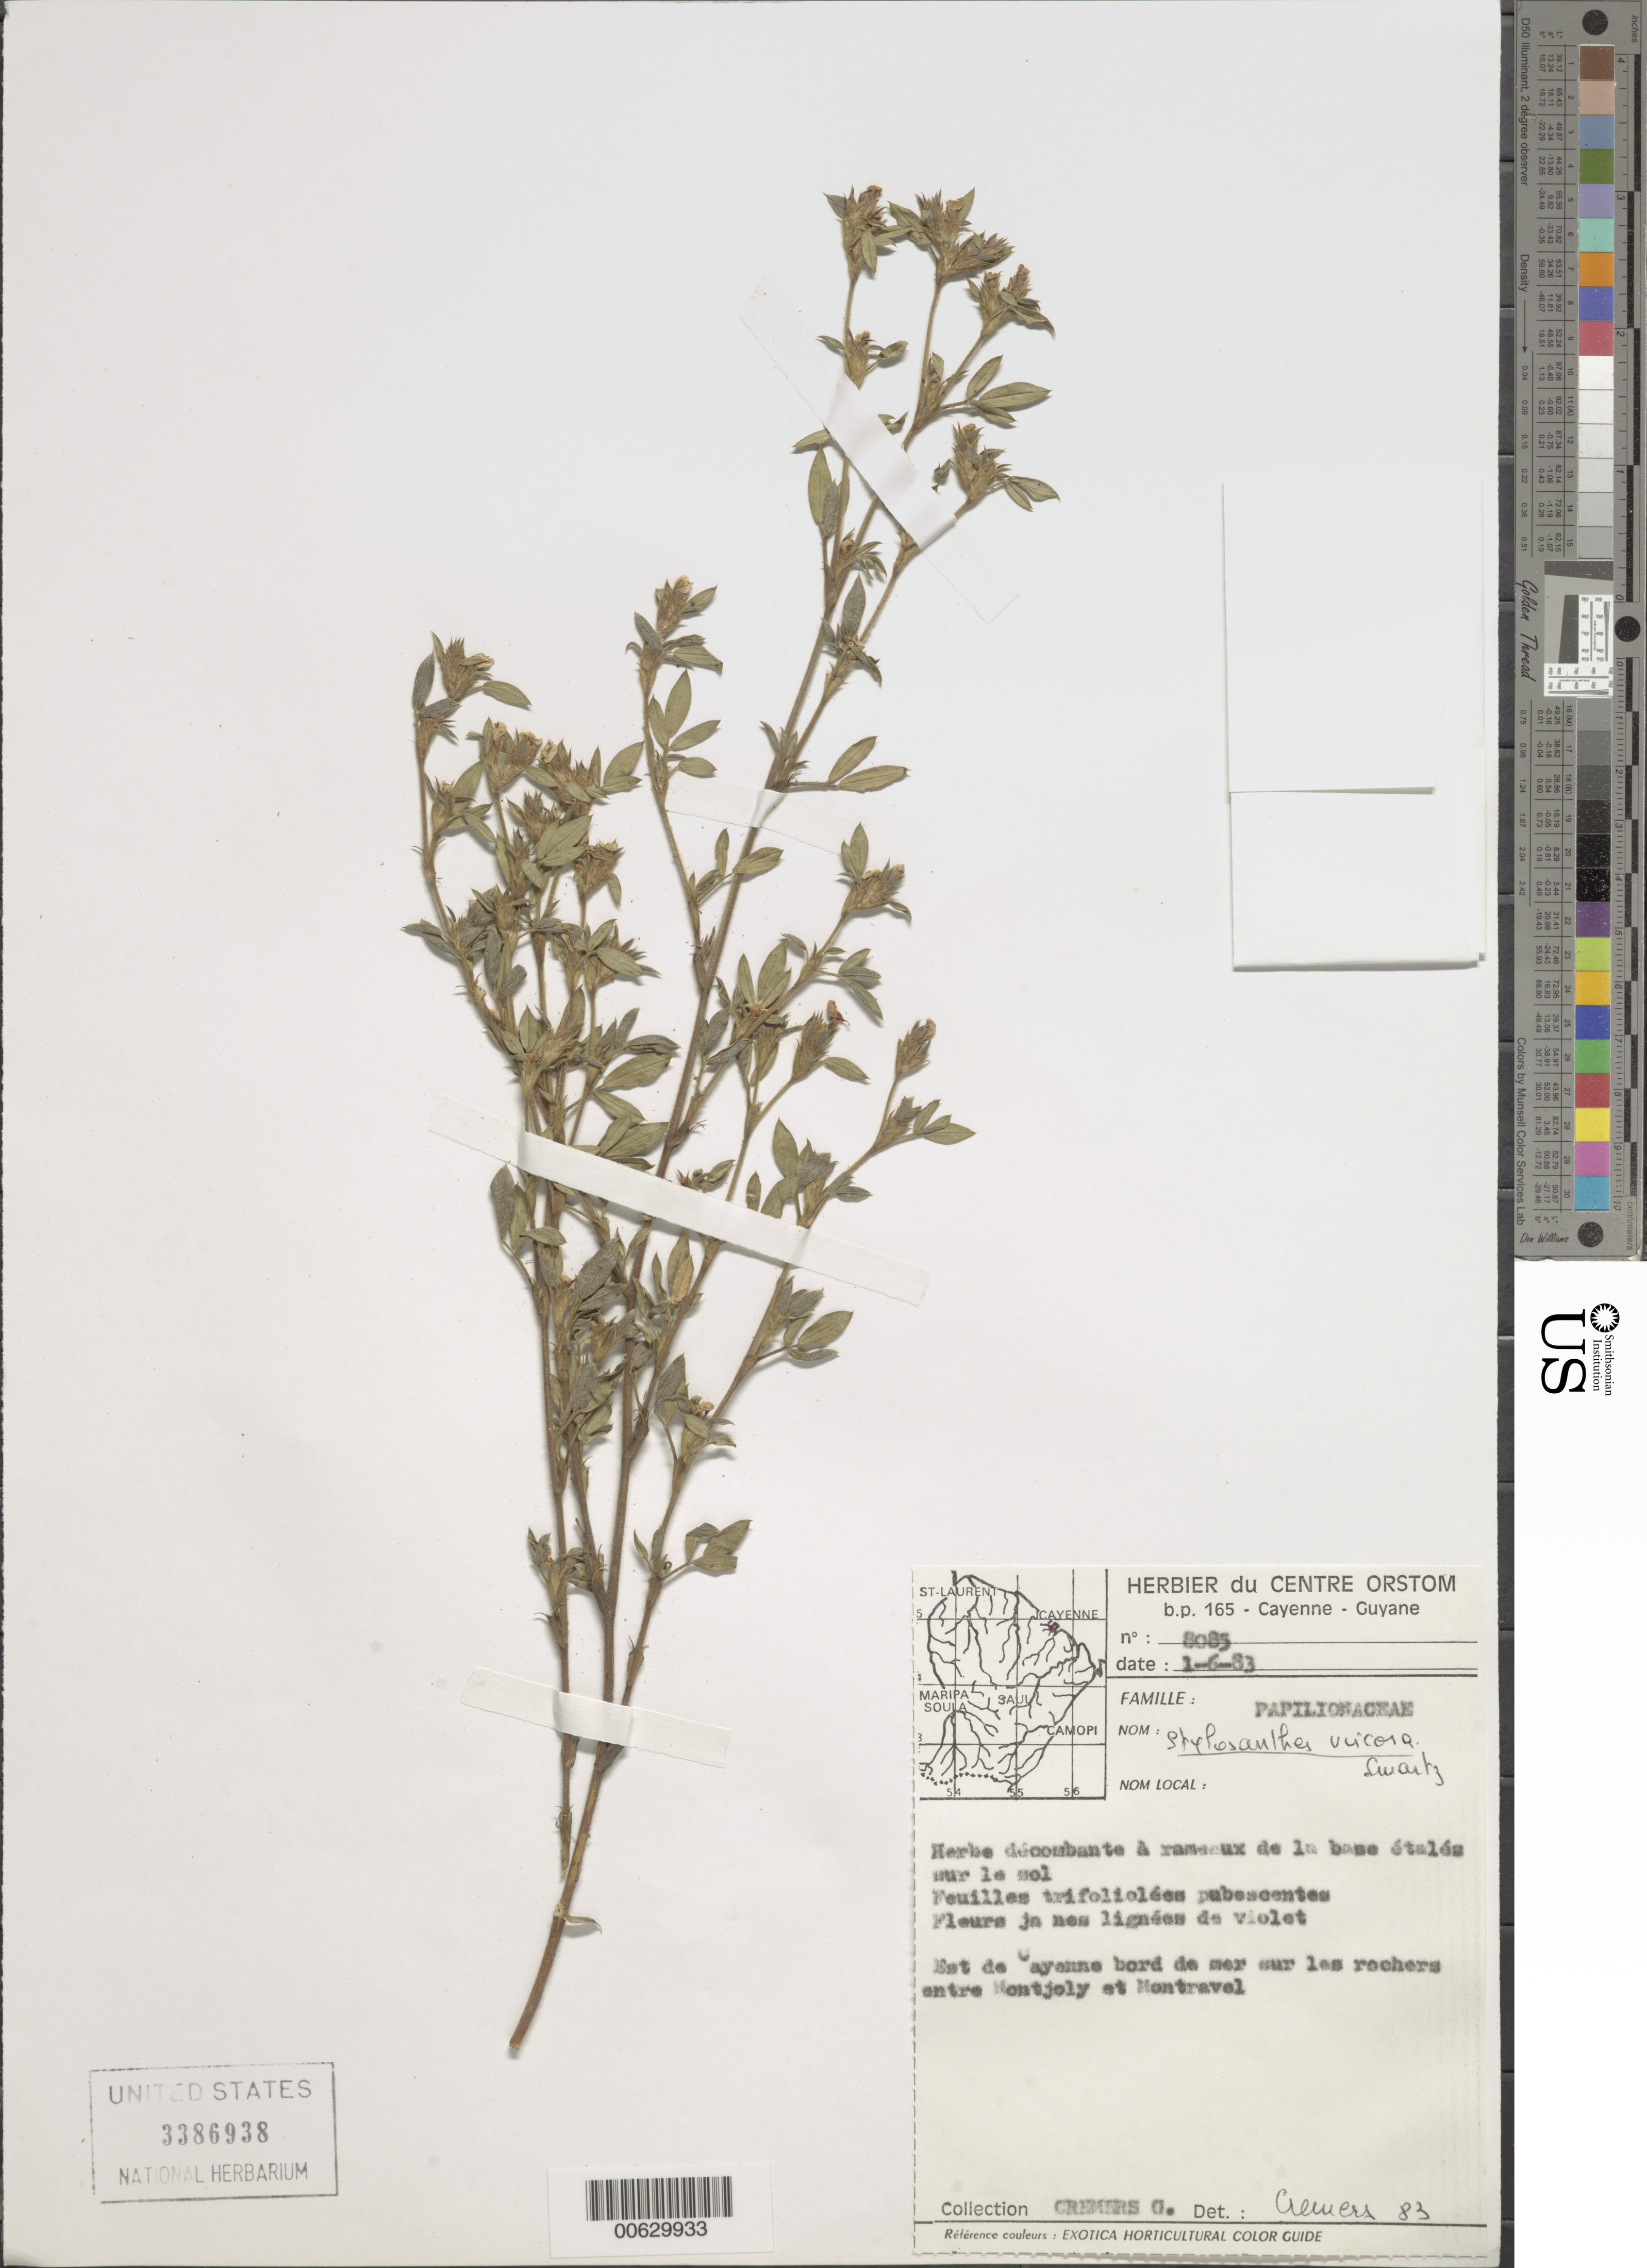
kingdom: Plantae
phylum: Tracheophyta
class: Magnoliopsida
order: Fabales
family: Fabaceae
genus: Stylosanthes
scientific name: Stylosanthes viscosa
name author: Sw.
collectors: G. Cremers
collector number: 8085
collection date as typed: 1-Jun-83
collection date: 1983-06-01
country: French Guiana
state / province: Cayenne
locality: Cayenne, east of, betw. Montjoly and Montravel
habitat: Seaside, on rocks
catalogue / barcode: US 3386938